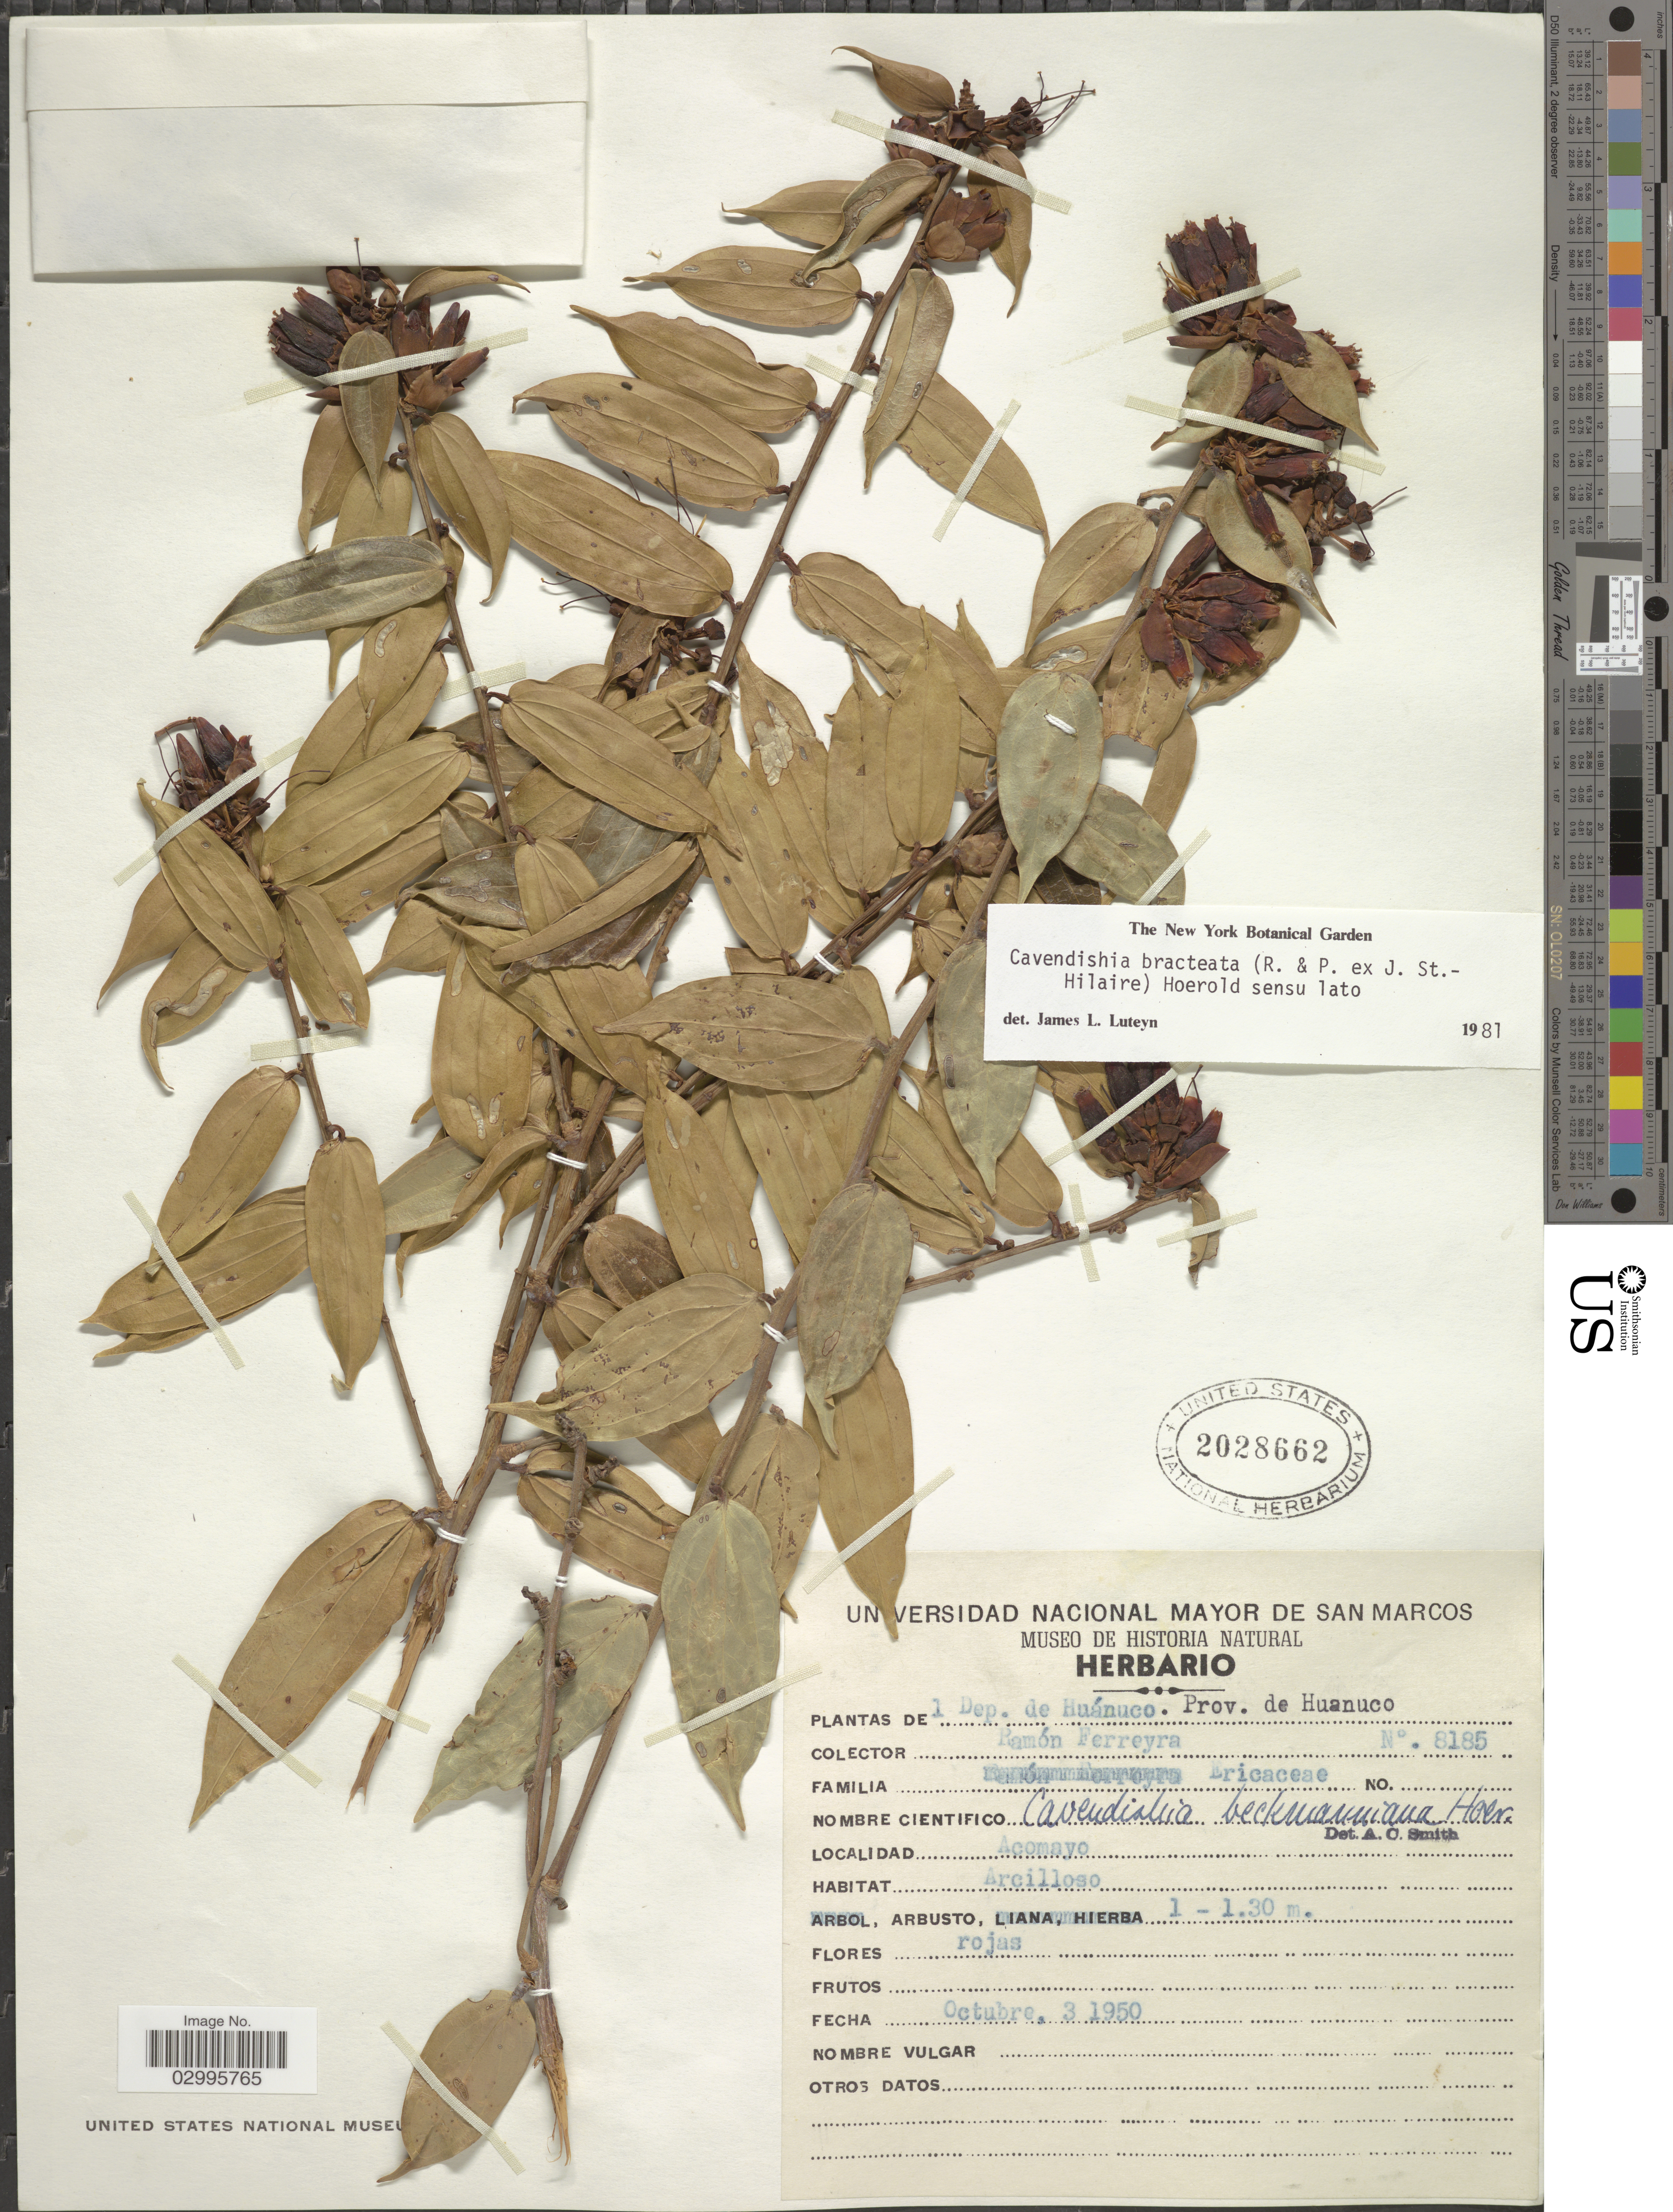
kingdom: Plantae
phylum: Tracheophyta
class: Magnoliopsida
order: Ericales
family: Ericaceae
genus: Cavendishia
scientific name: Cavendishia bracteata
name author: (Ruiz & Pav. ex J. St.-Hil.) Hoerold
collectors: R. A. Ferreyra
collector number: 8185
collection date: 1950-10-03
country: Peru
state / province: Huánuco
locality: Dep. de Huánuco. Prov. de Huanuco. Acomayo.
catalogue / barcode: US 2028662